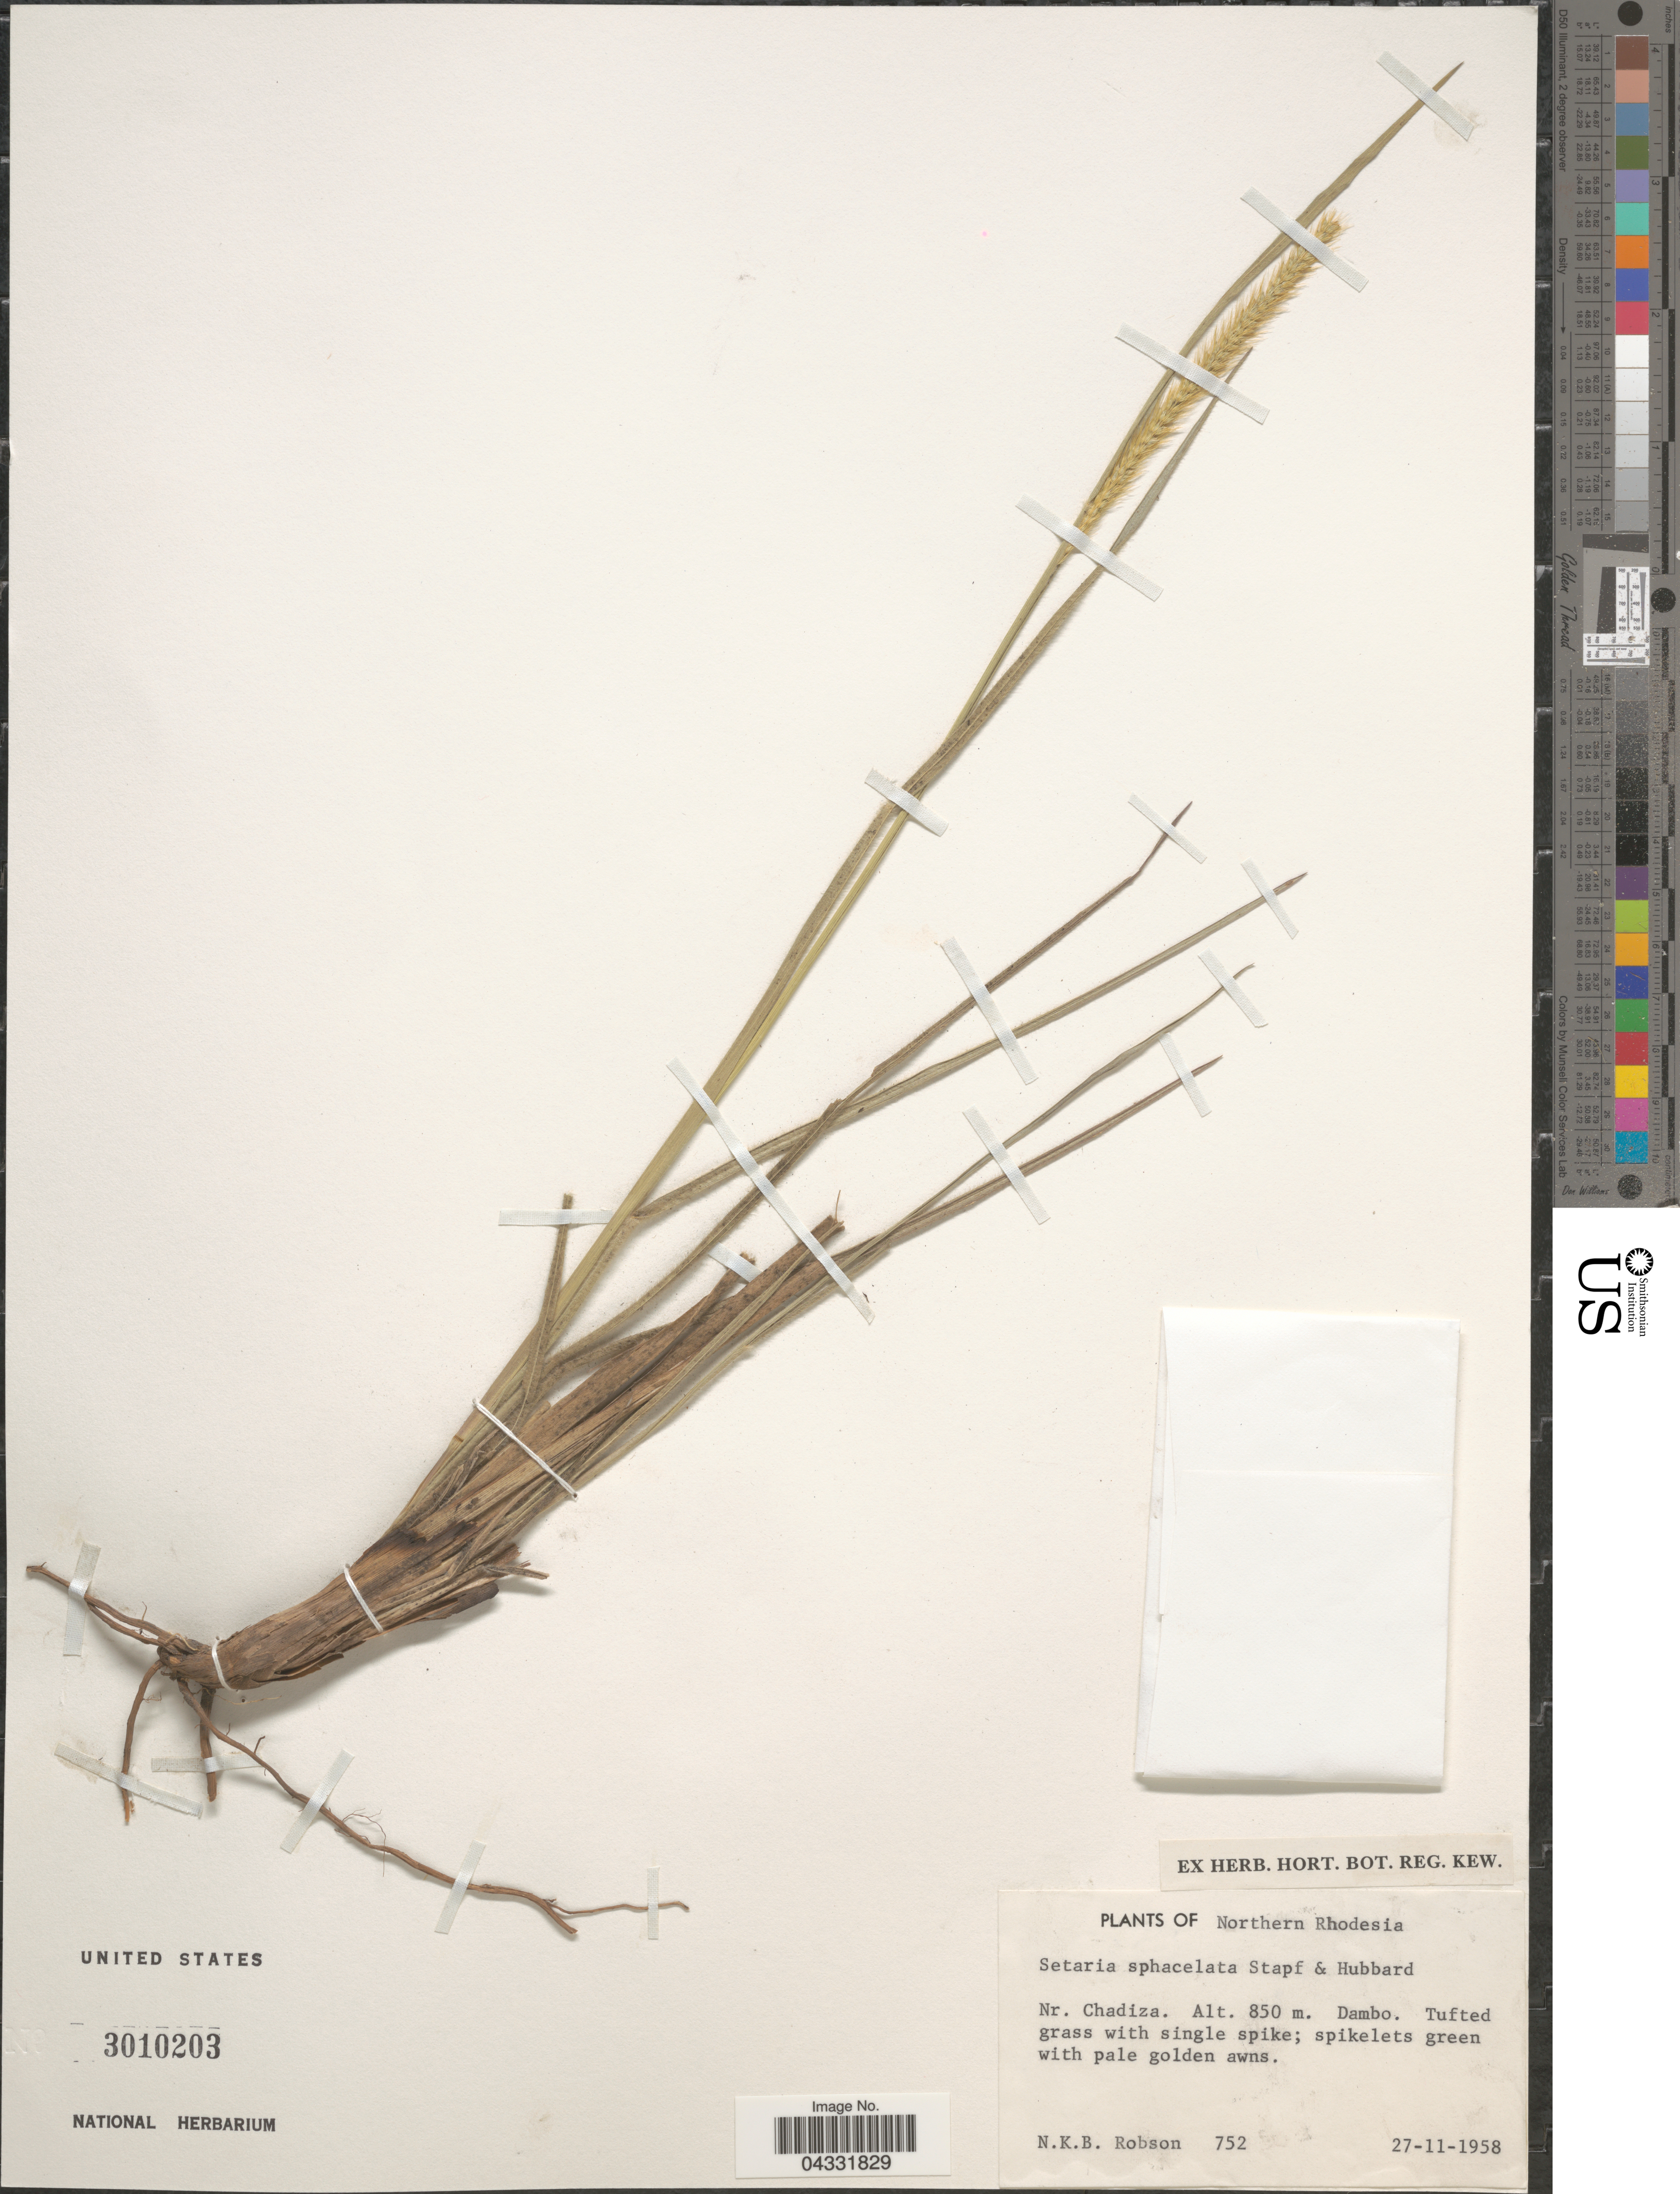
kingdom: Plantae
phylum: Tracheophyta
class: Liliopsida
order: Poales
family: Poaceae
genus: Setaria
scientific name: Setaria sphacelata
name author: (Schumach.) Stapf & Hubb. ex Moss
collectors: N. Robson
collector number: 752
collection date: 1958-11-27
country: Zambia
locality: Northern Rhodesia. Nr. Chadiza.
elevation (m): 850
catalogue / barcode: US 3010203